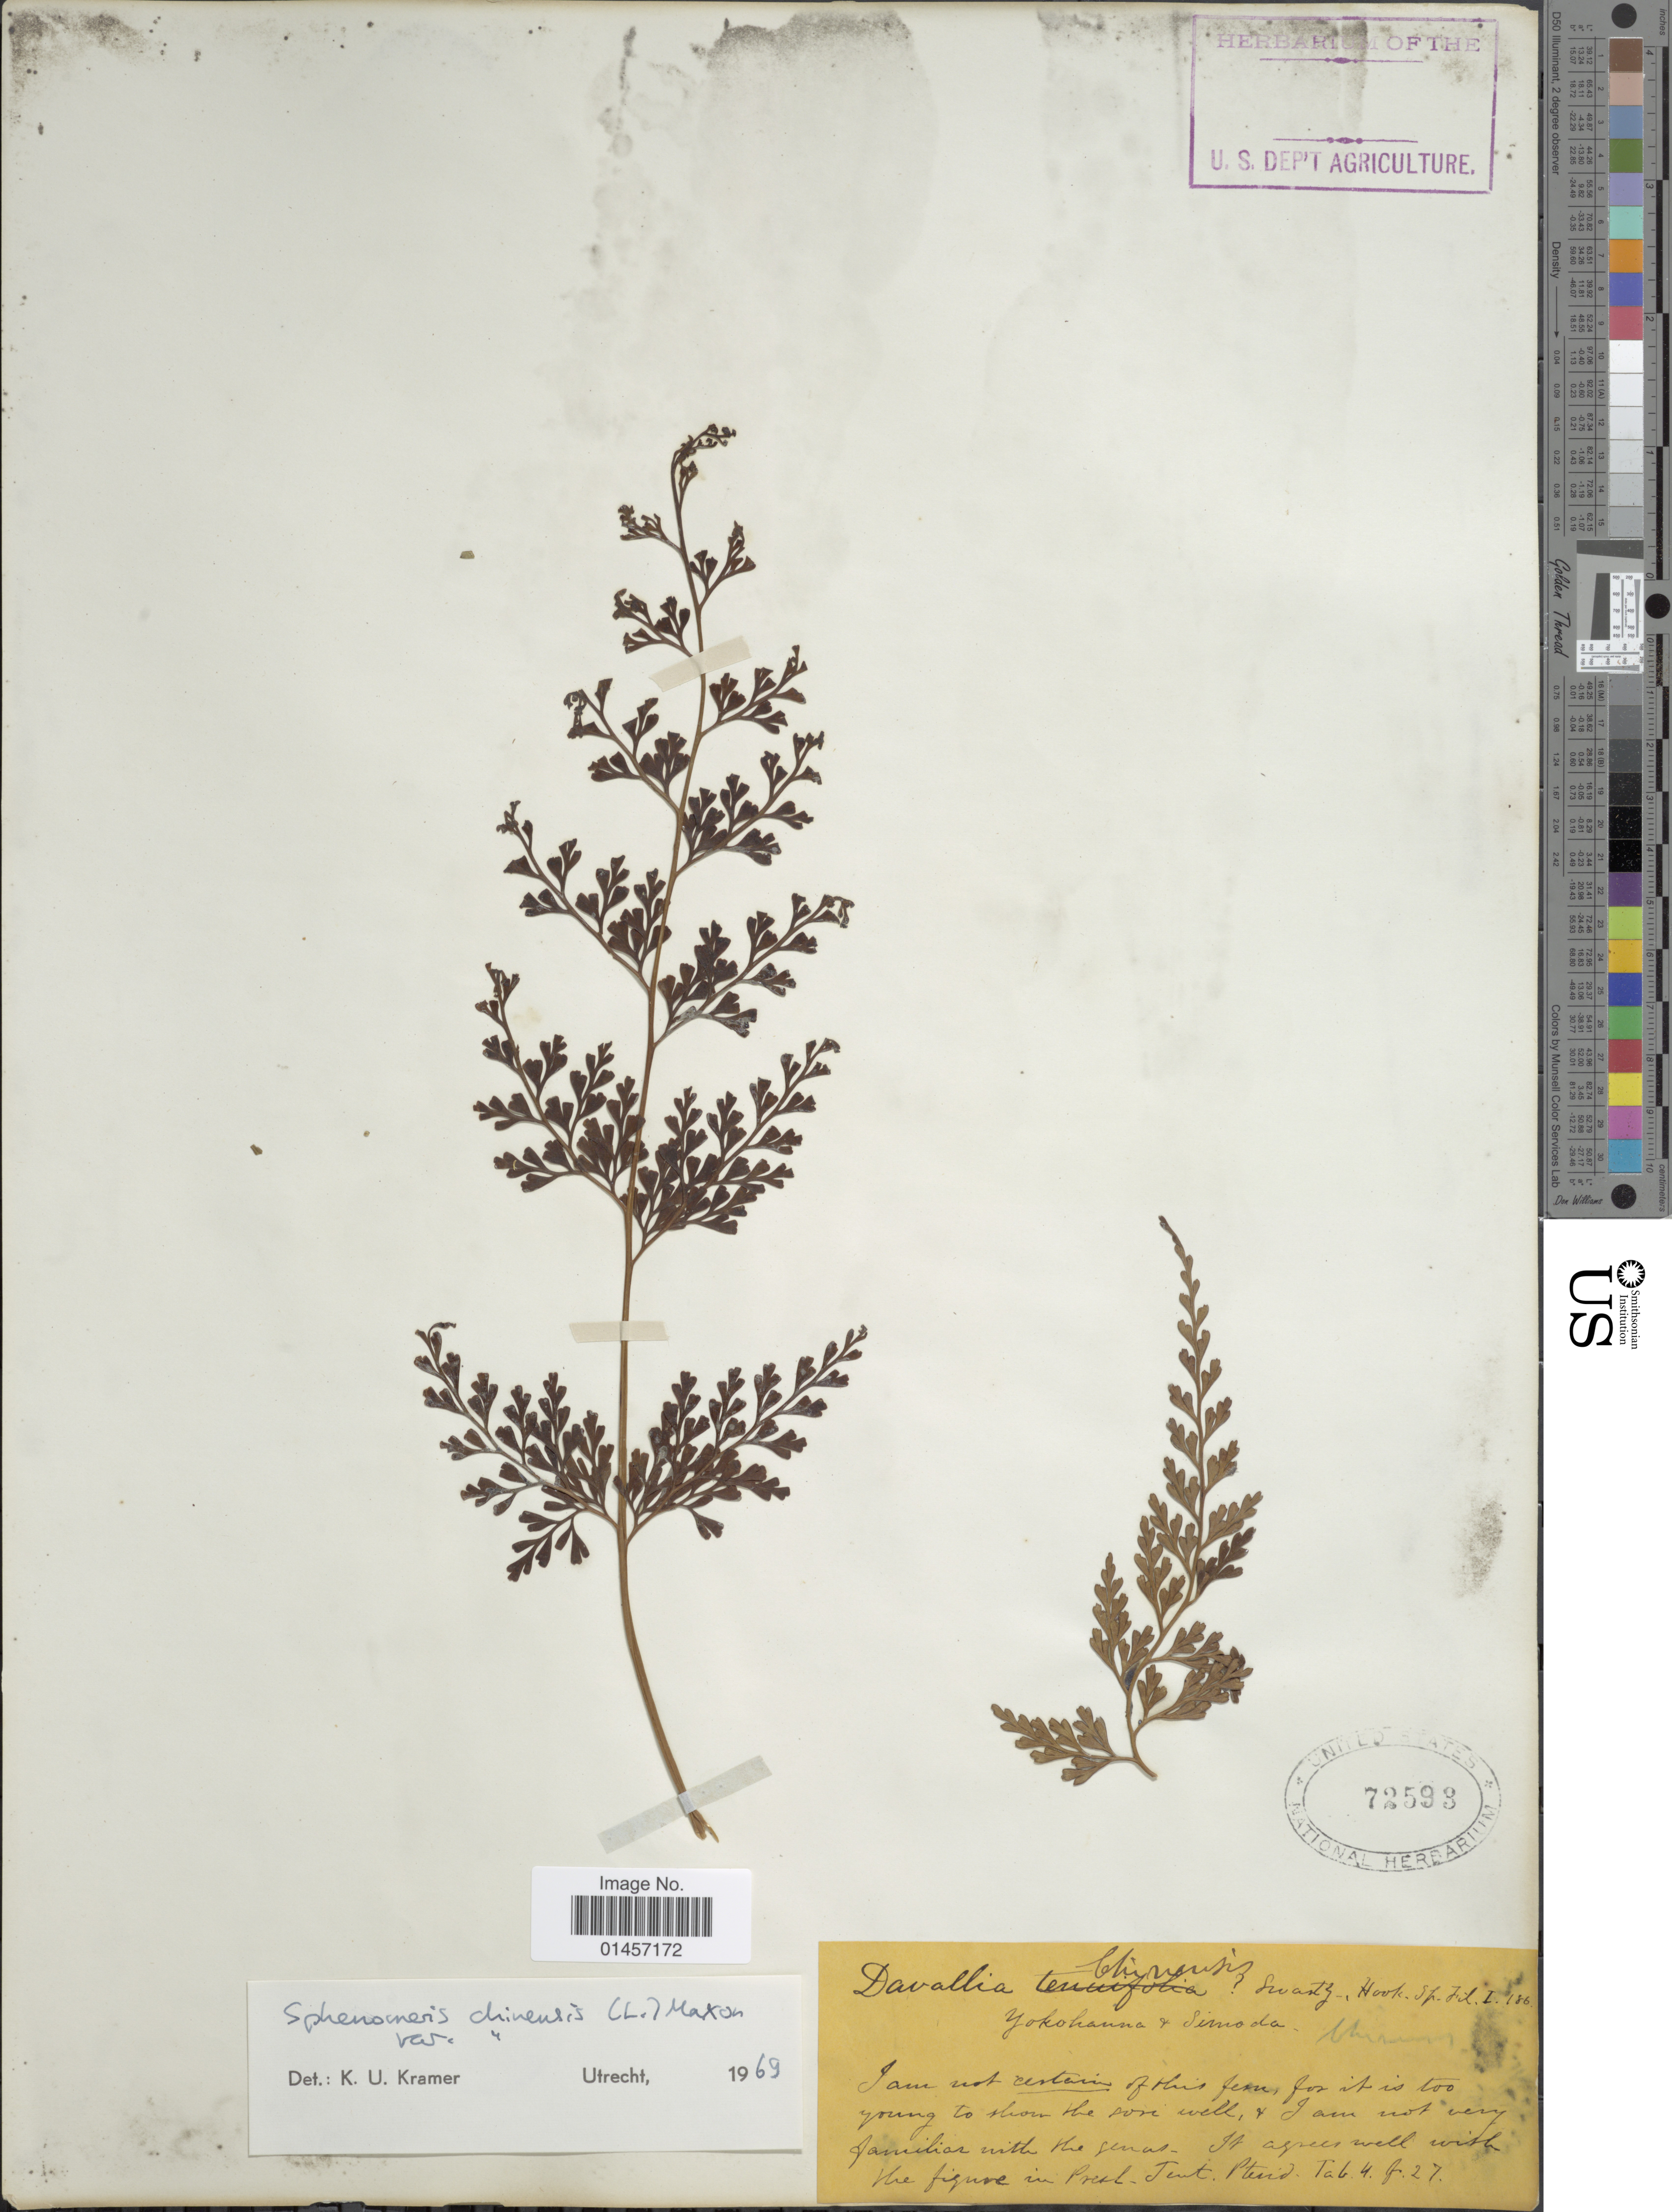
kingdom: Plantae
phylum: Tracheophyta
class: Polypodiopsida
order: Polypodiales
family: Lindsaeaceae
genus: Sphenomeris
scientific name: Sphenomeris chinensis var. chinensis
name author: (L.) Maxon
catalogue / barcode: US 72593